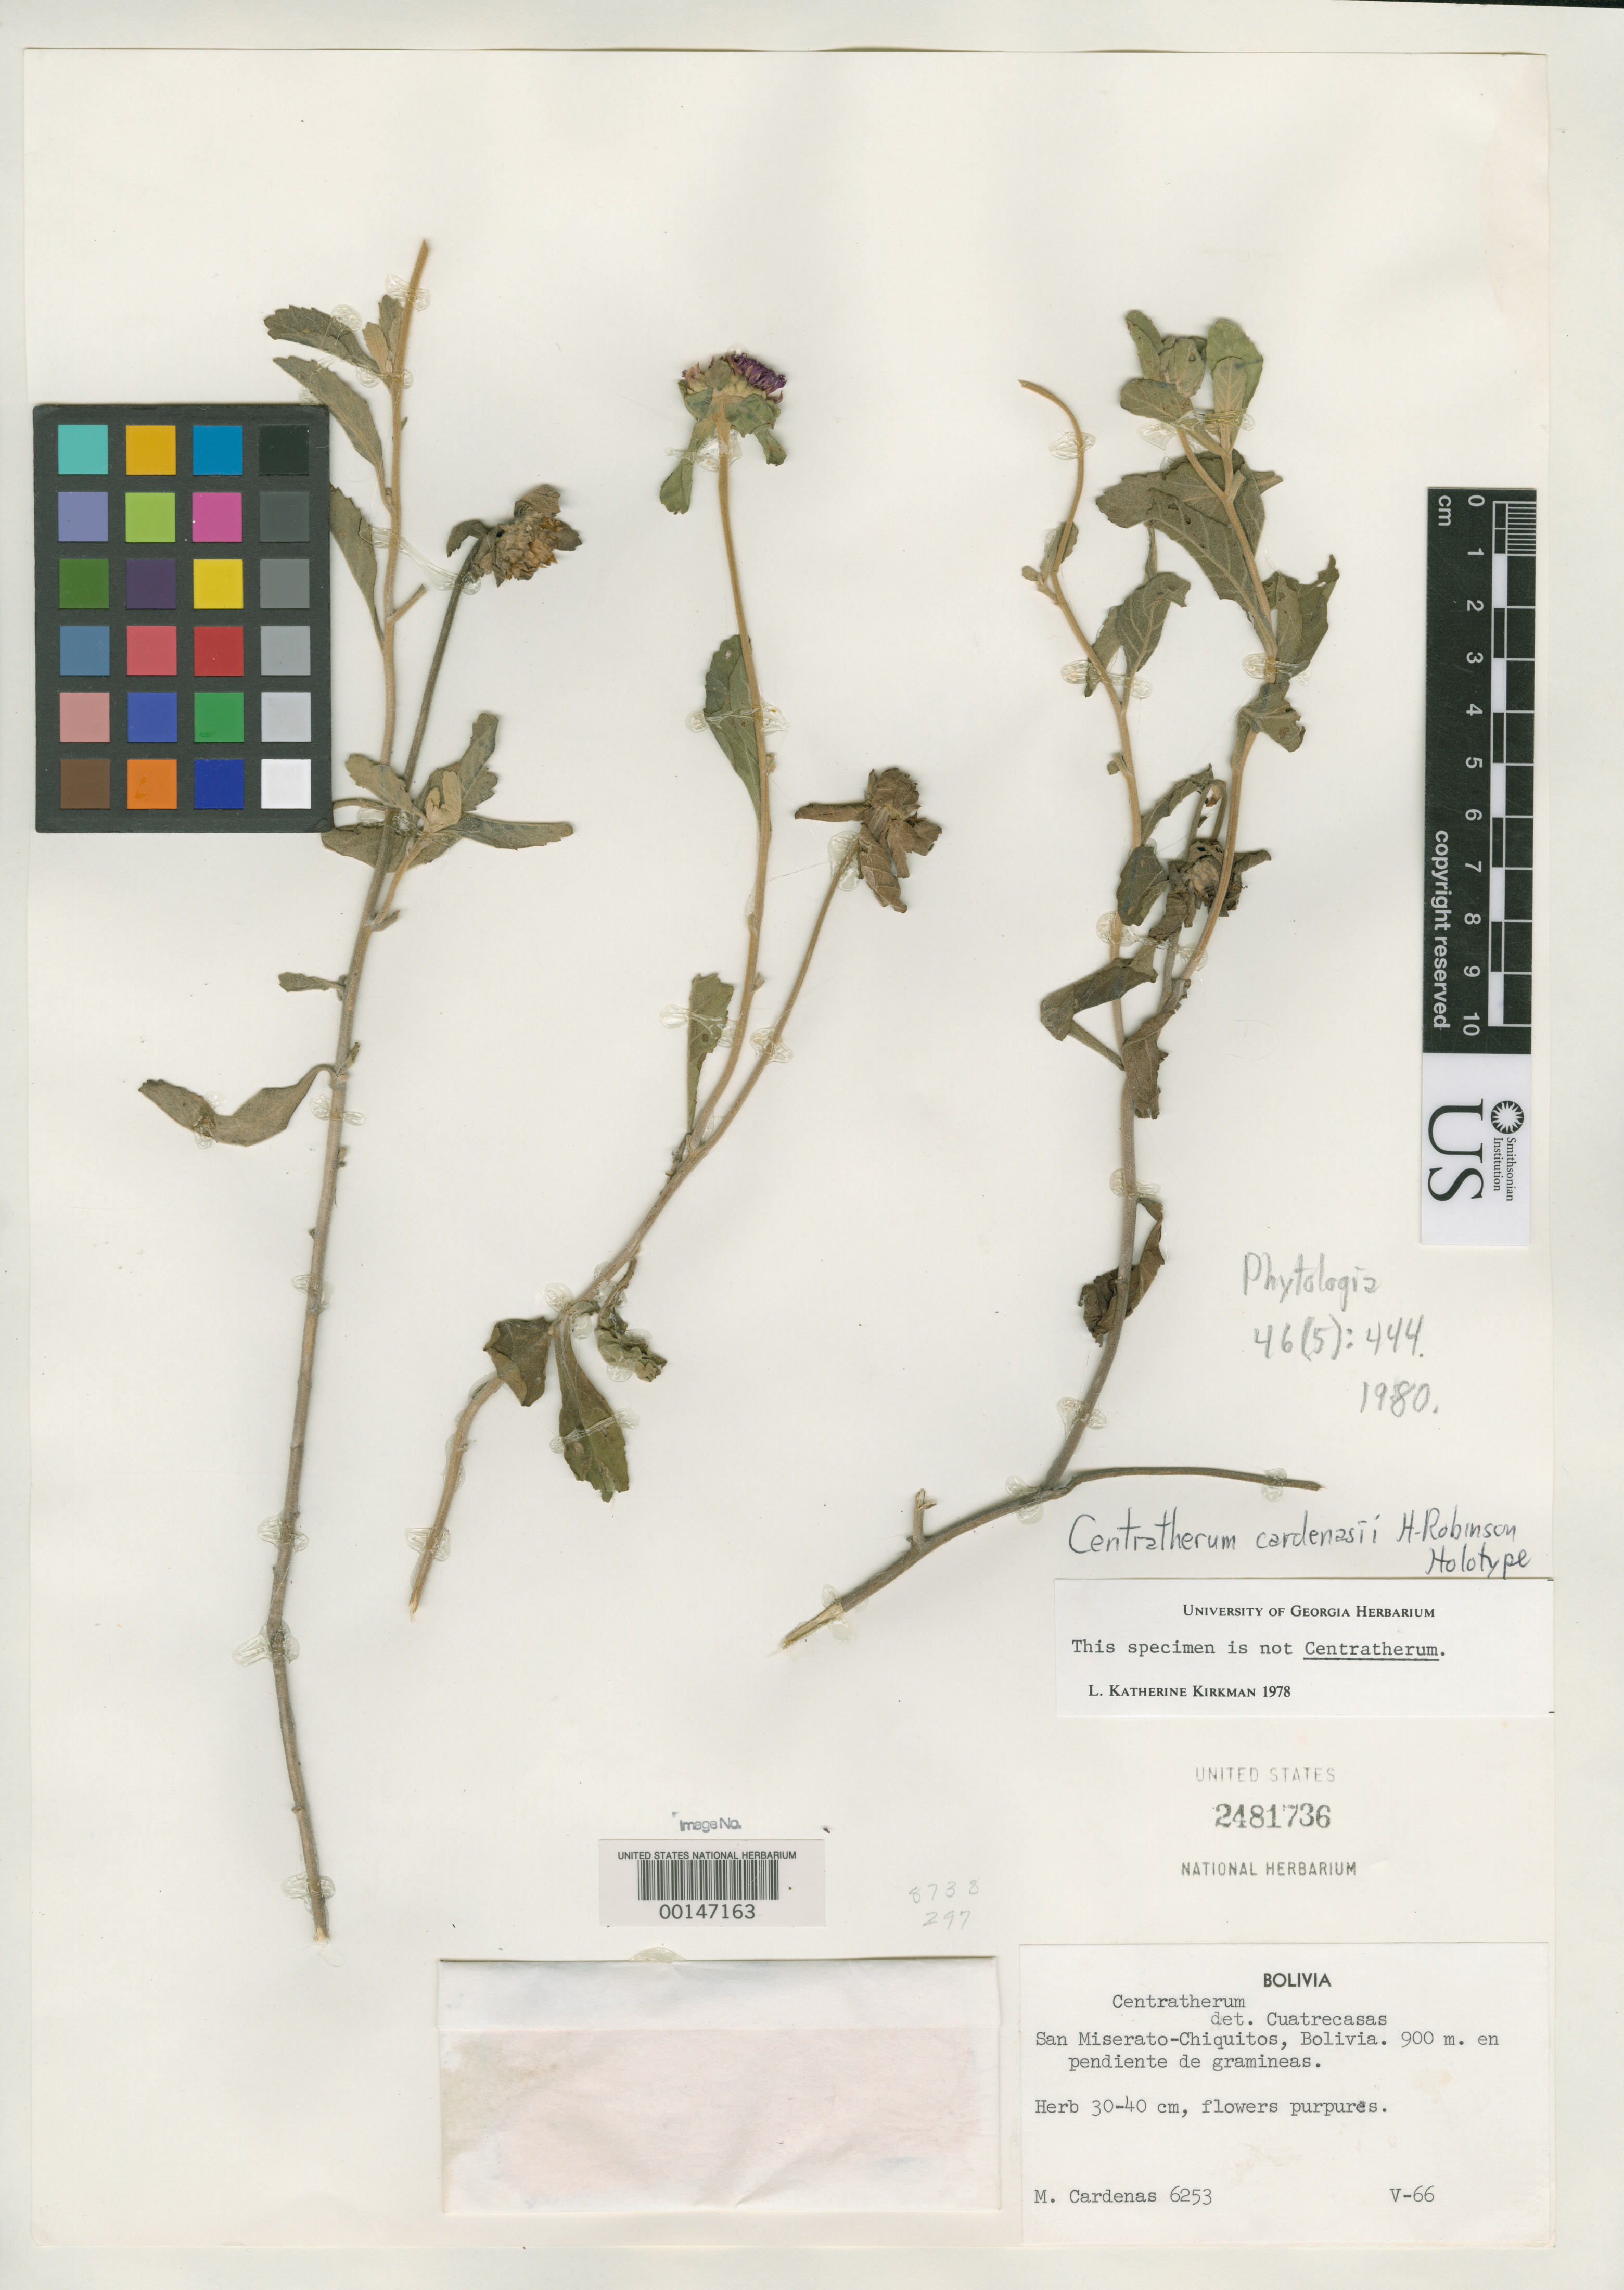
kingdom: Plantae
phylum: Tracheophyta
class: Magnoliopsida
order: Asterales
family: Asteraceae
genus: Centratherum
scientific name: Centratherum cardenasii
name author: H. Rob.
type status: Holotype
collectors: M. Cárdenas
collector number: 6253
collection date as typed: May 1966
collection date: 1966-05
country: Bolivia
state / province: Santa Cruz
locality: San Miserato - Chiquitos.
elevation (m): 900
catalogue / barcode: US 2481736